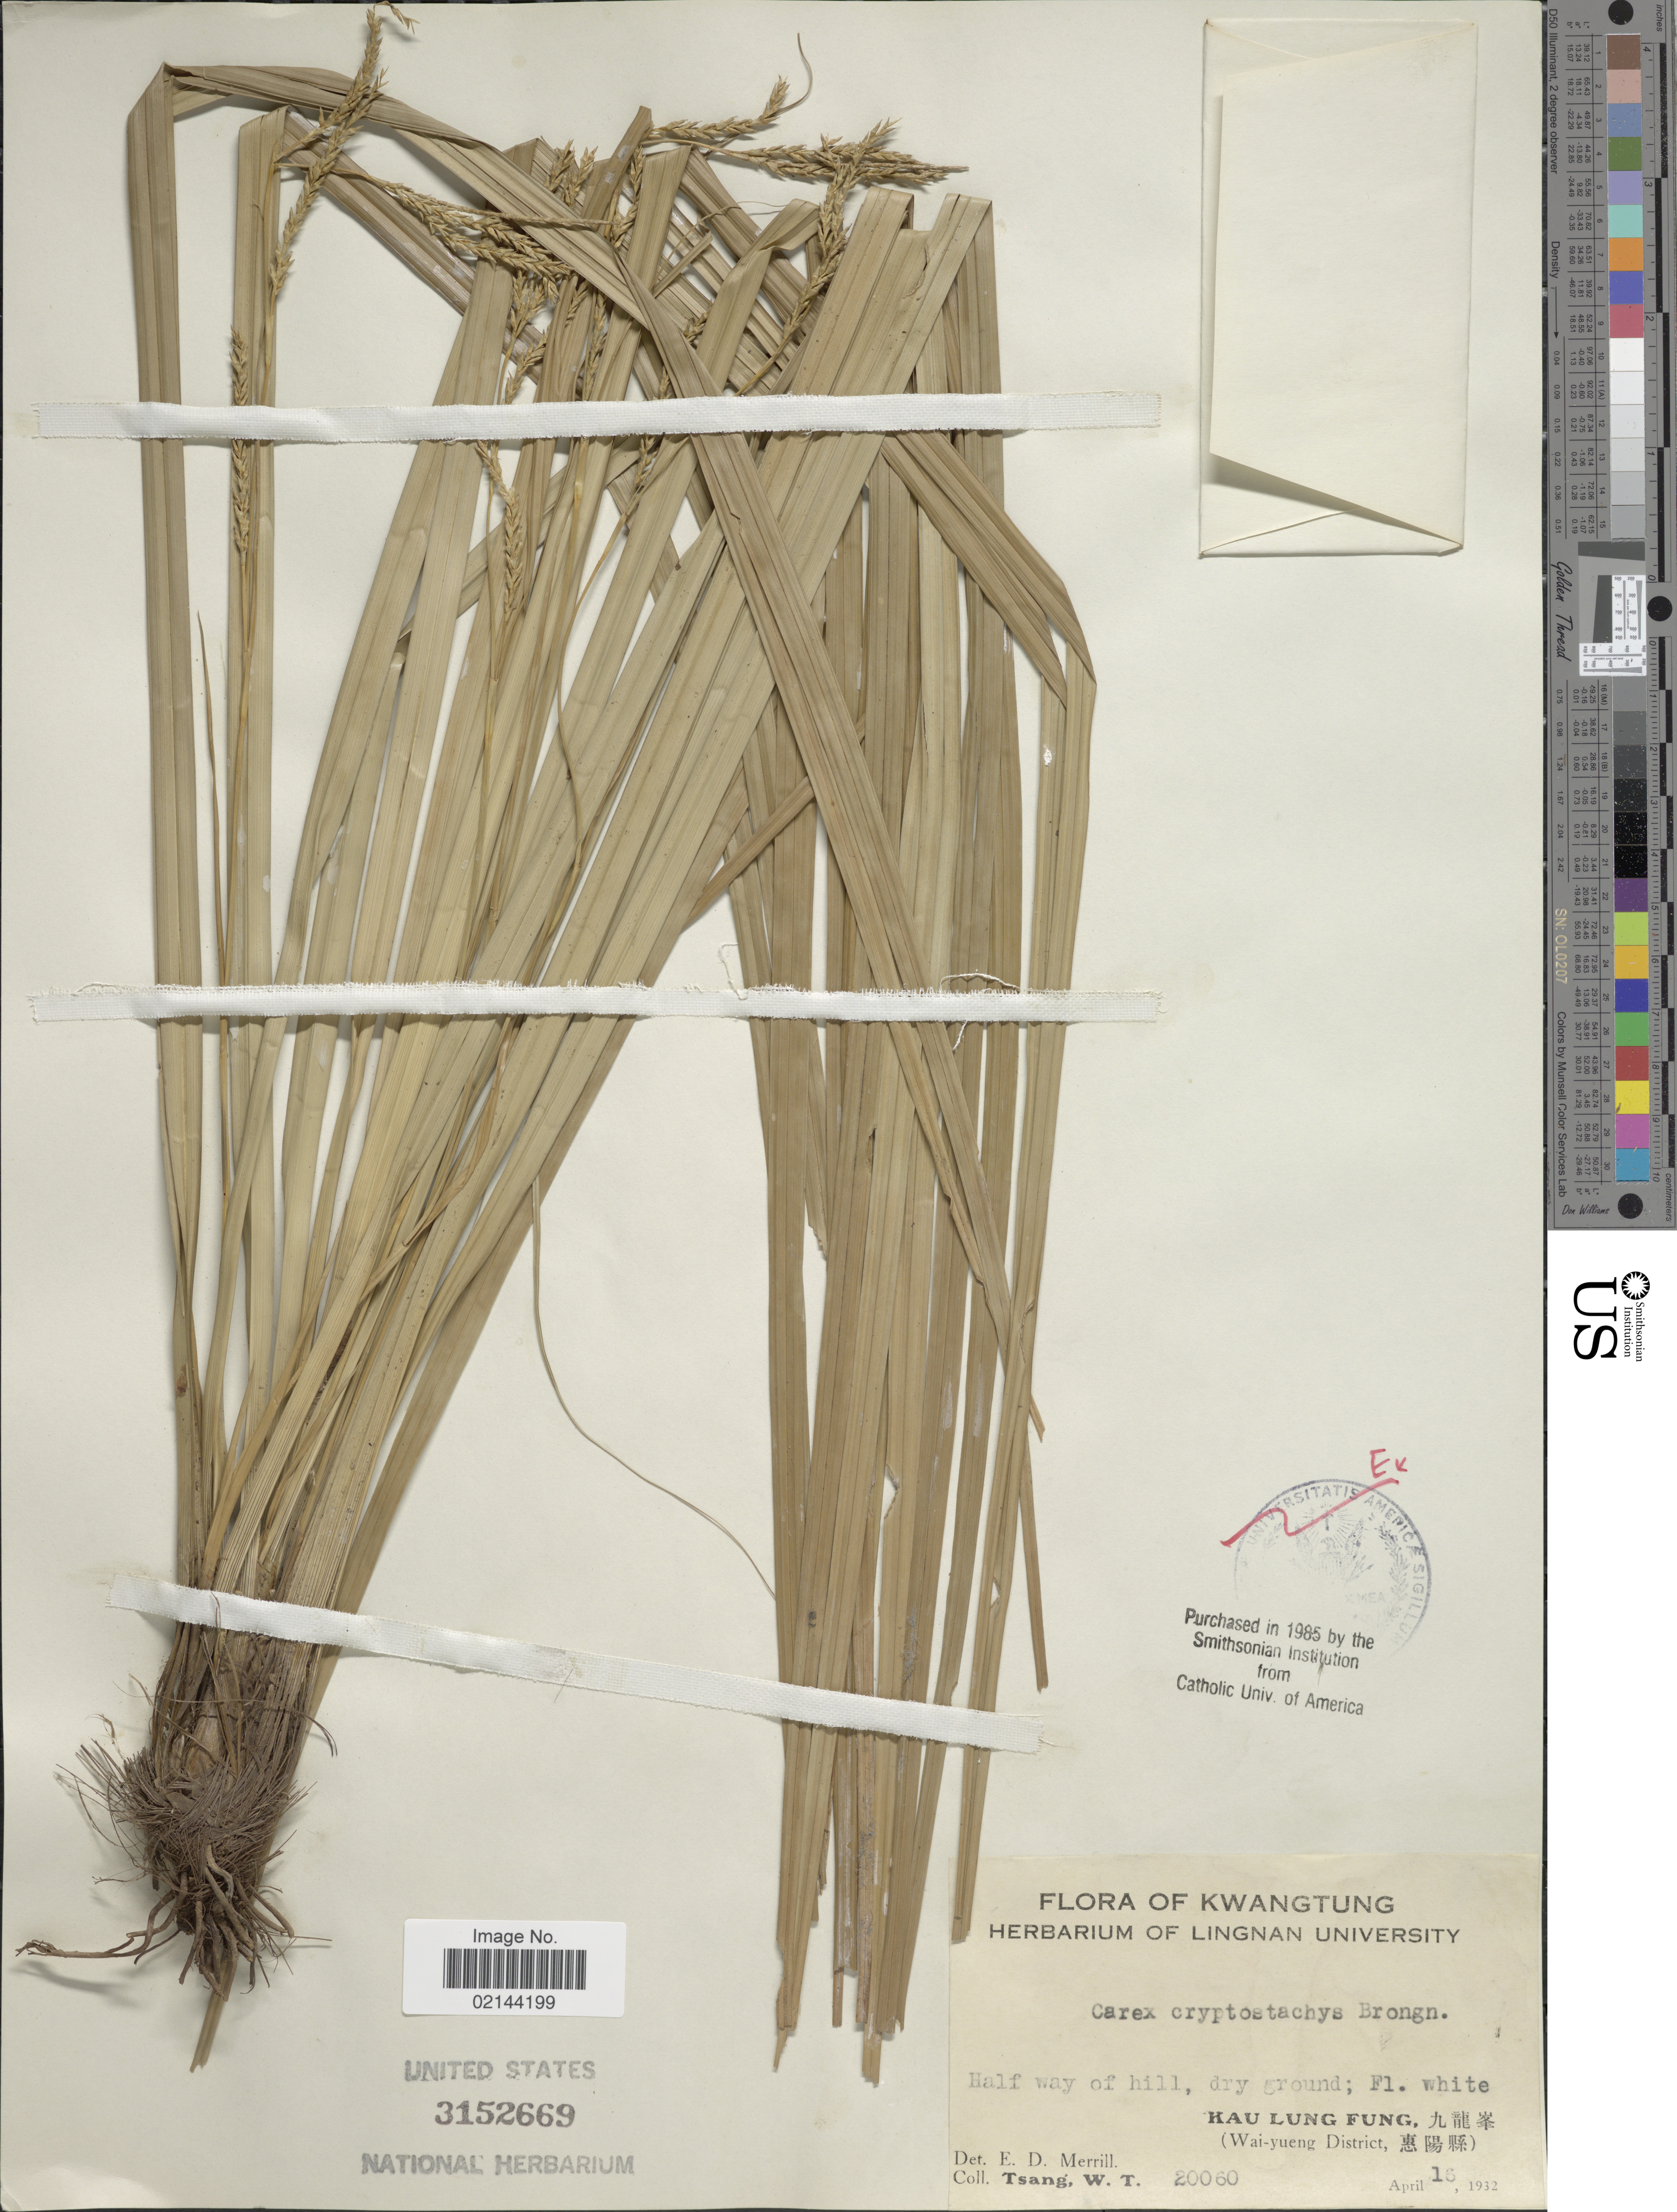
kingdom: Plantae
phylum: Tracheophyta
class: Liliopsida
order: Poales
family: Cyperaceae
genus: Carex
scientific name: Carex cryptostachys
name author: Brongn.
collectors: W. T. Tsang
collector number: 20060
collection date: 1932-04-16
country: China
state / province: Guangdong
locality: Kwangtung, Kau Lung Fung (Wai-yueng District)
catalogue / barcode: US 3152669